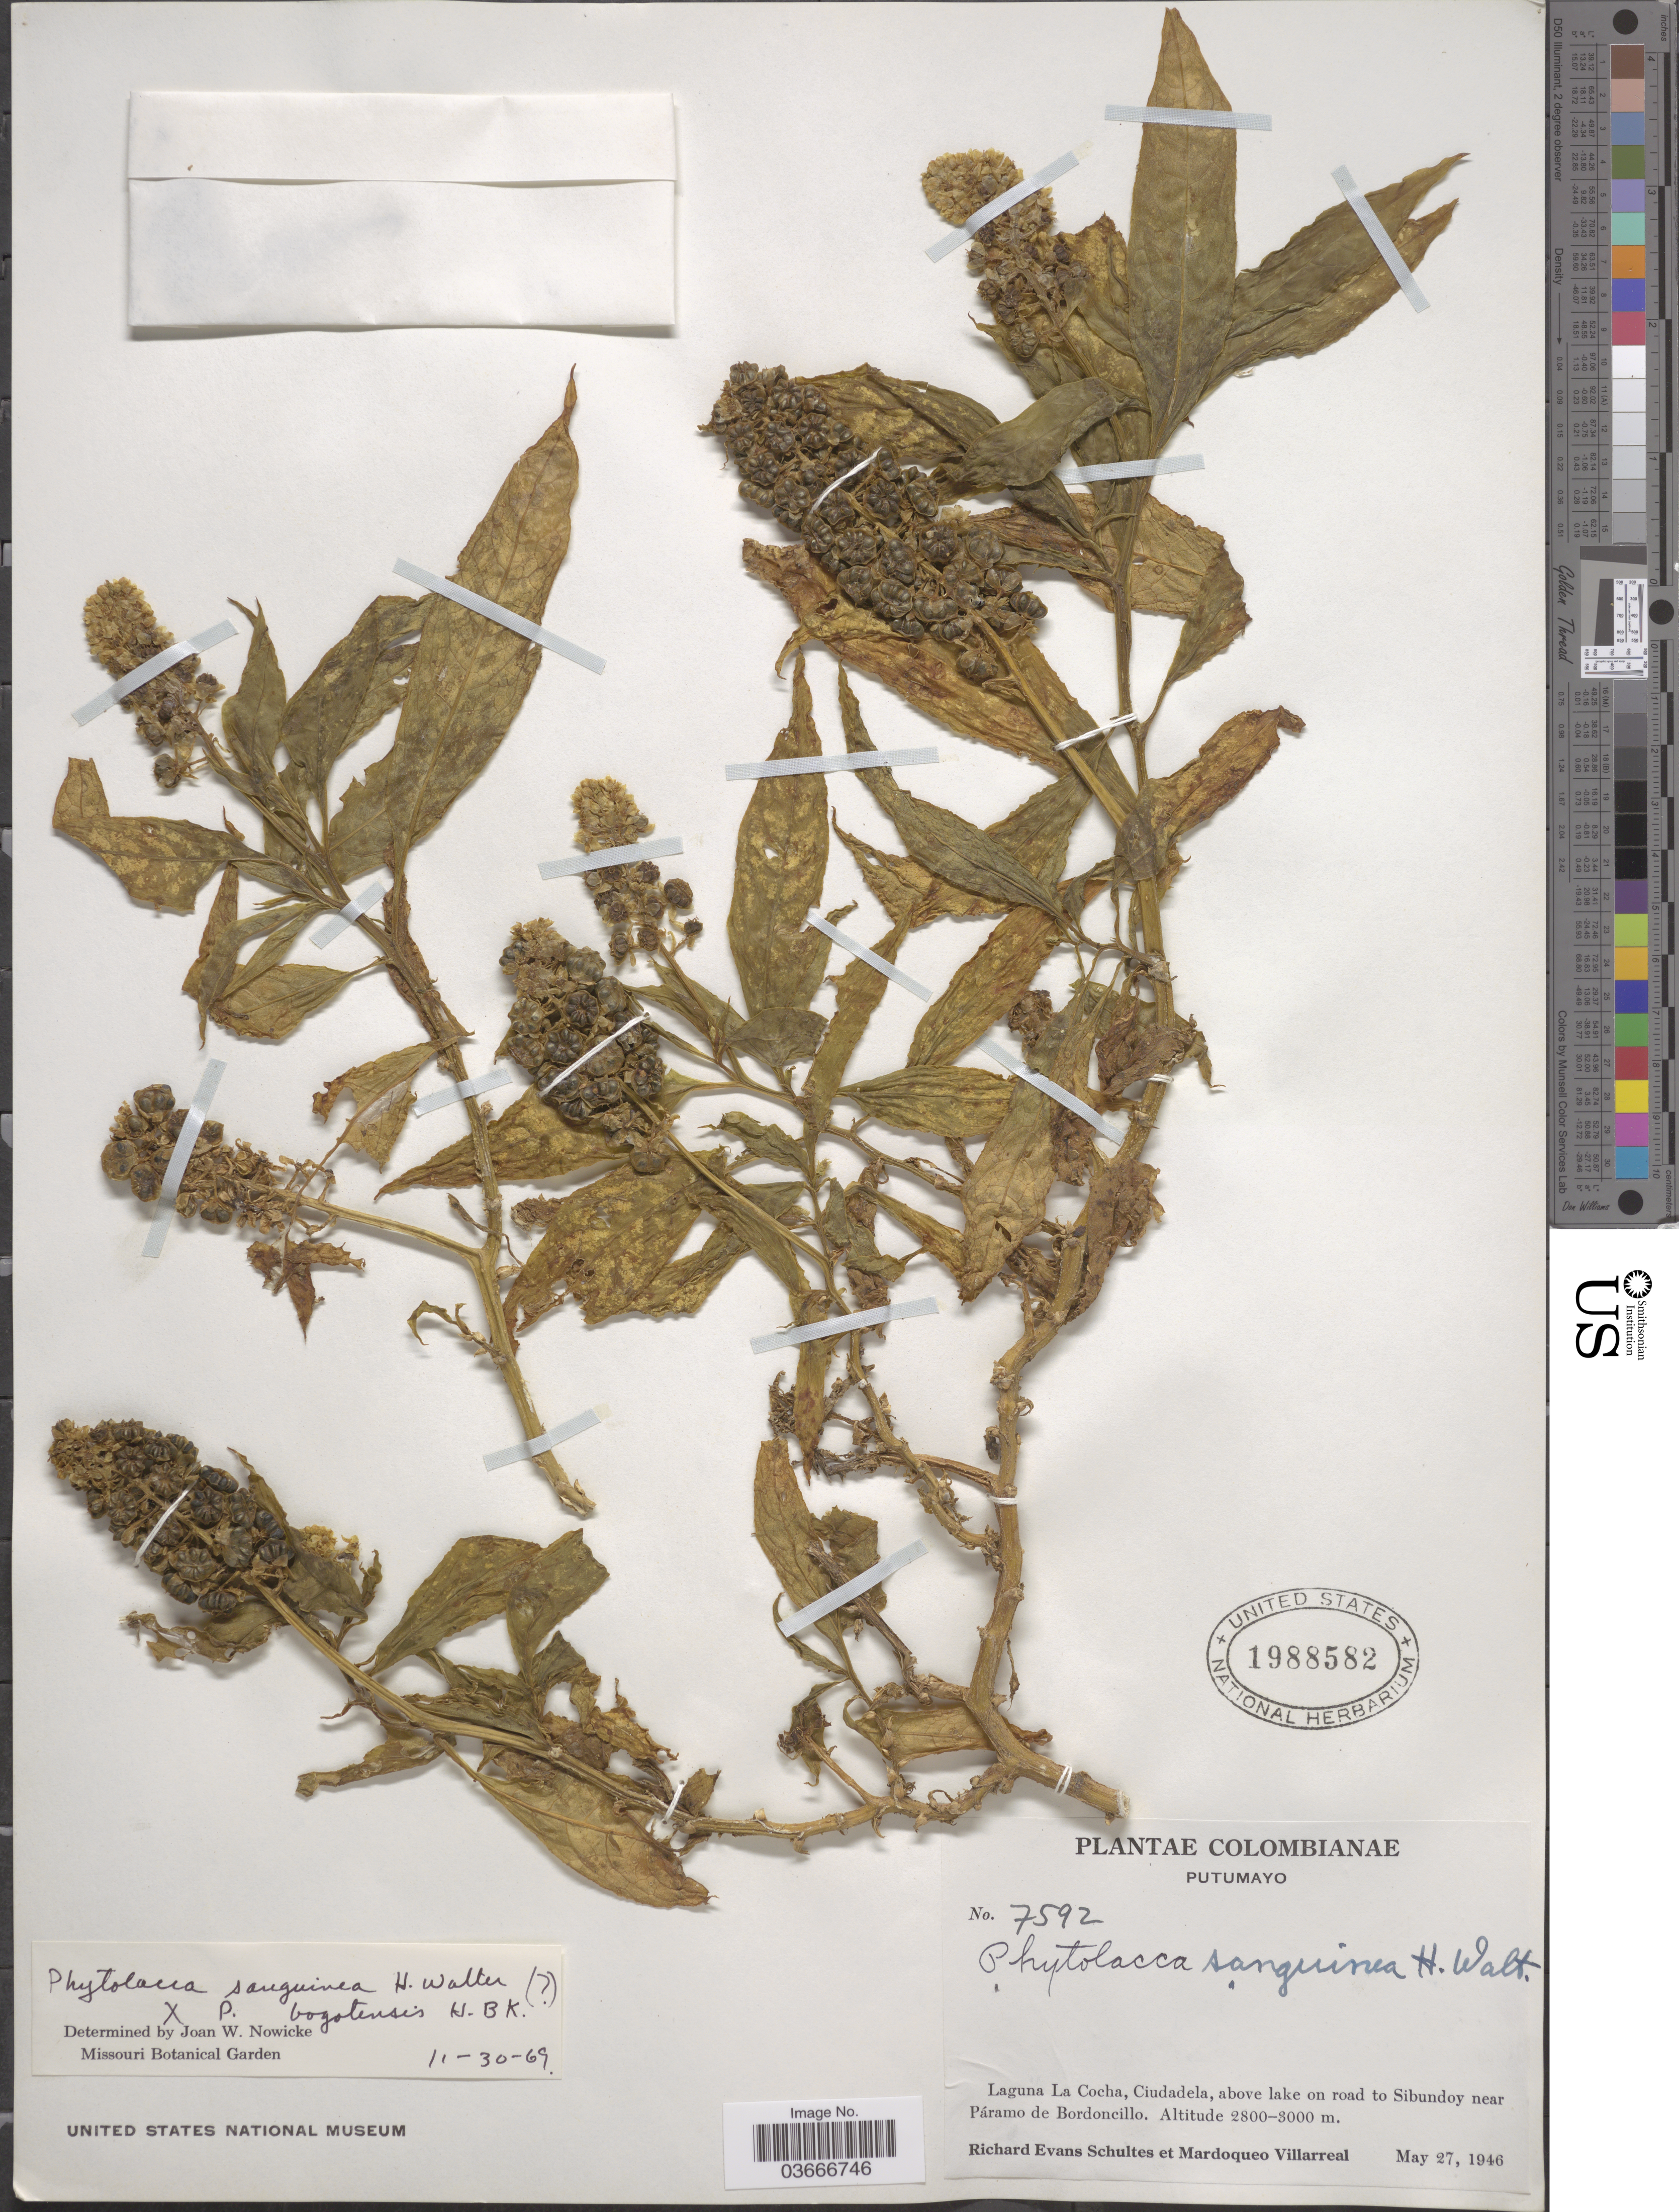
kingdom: Plantae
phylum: Tracheophyta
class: Magnoliopsida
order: Caryophyllales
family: Phytolaccaceae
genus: Phytolacca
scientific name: Phytolacca bogotensis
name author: Kunth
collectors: R. E. Schultes & M. Villarreal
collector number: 7592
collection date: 1946-05-27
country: Colombia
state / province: Putumayo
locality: Laguna La Cocha, Ciudadela, above lake on road to Sibundoy near Páramo de Bordoncillo.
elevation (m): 2800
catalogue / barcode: US 1988582